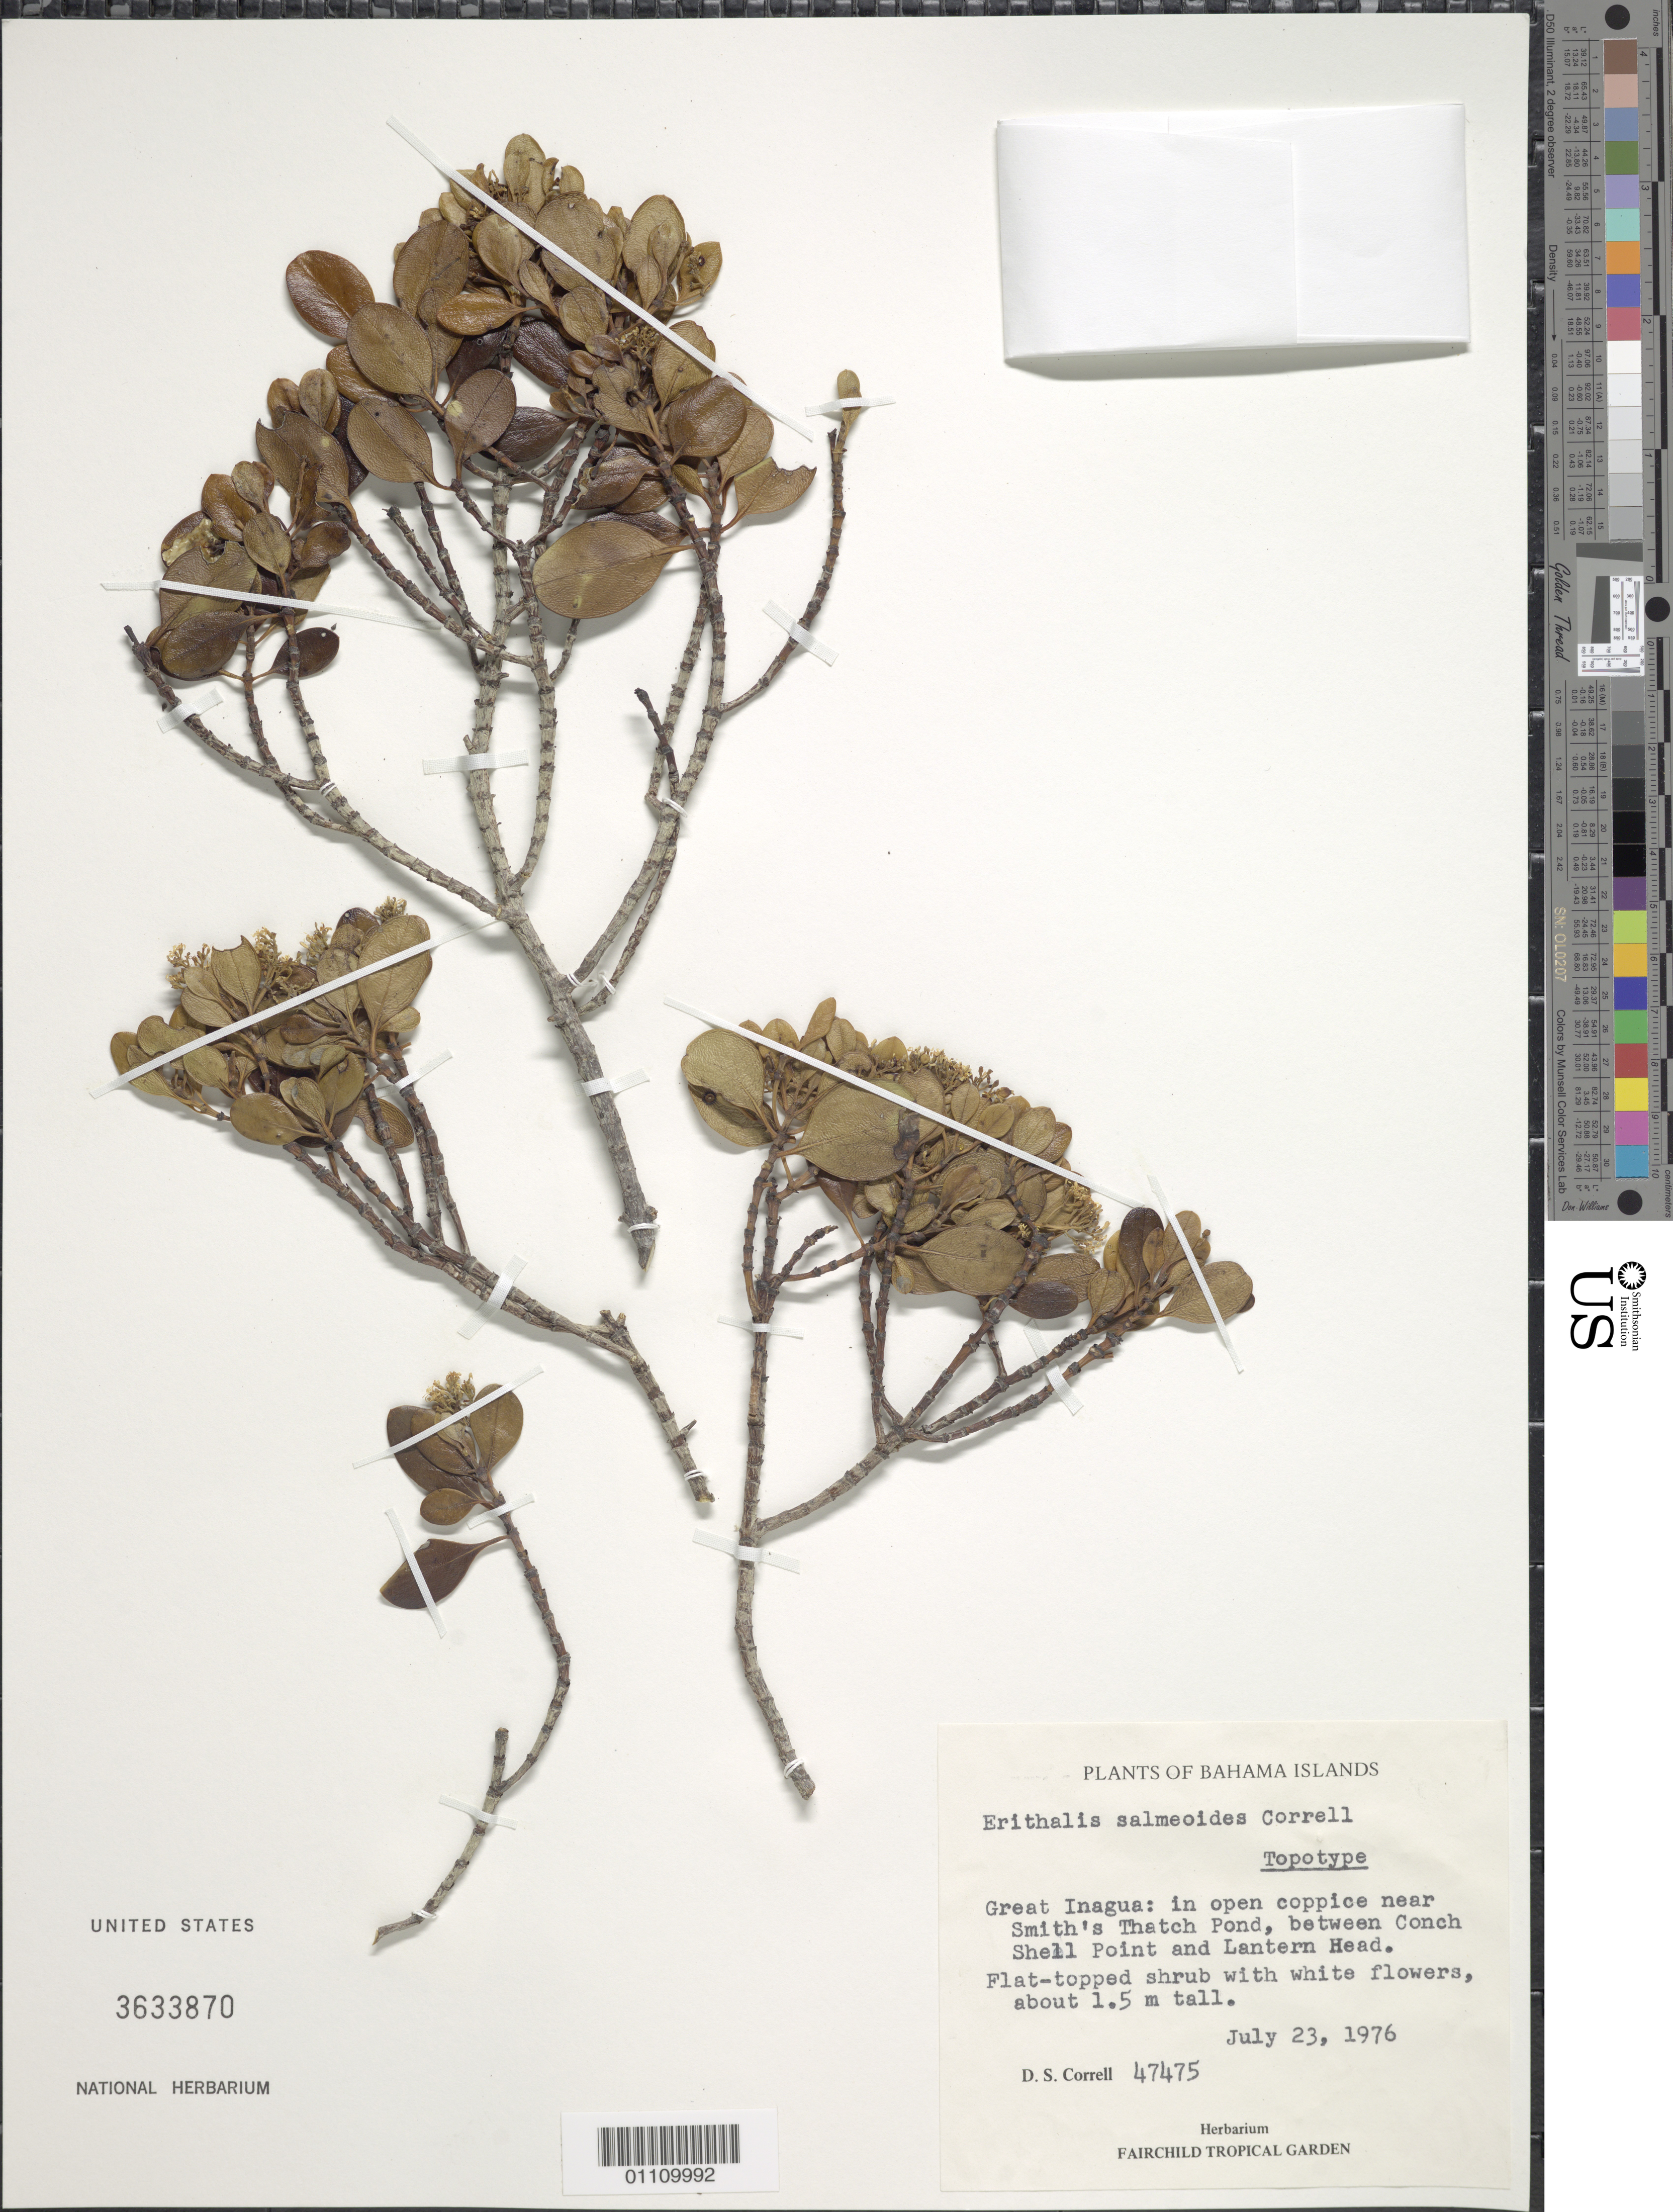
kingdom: Plantae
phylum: Tracheophyta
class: Magnoliopsida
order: Gentianales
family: Rubiaceae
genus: Erithalis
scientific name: Erithalis salmeoides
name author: Correll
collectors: D. S. Correll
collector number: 47475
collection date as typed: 23 Jul 1976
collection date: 1976-07-23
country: Bahamas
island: Great Inagua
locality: Smith's Thatch Pond, between Conch Shell Point and Lantern Head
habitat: In open coppice near pond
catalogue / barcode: US 3633870